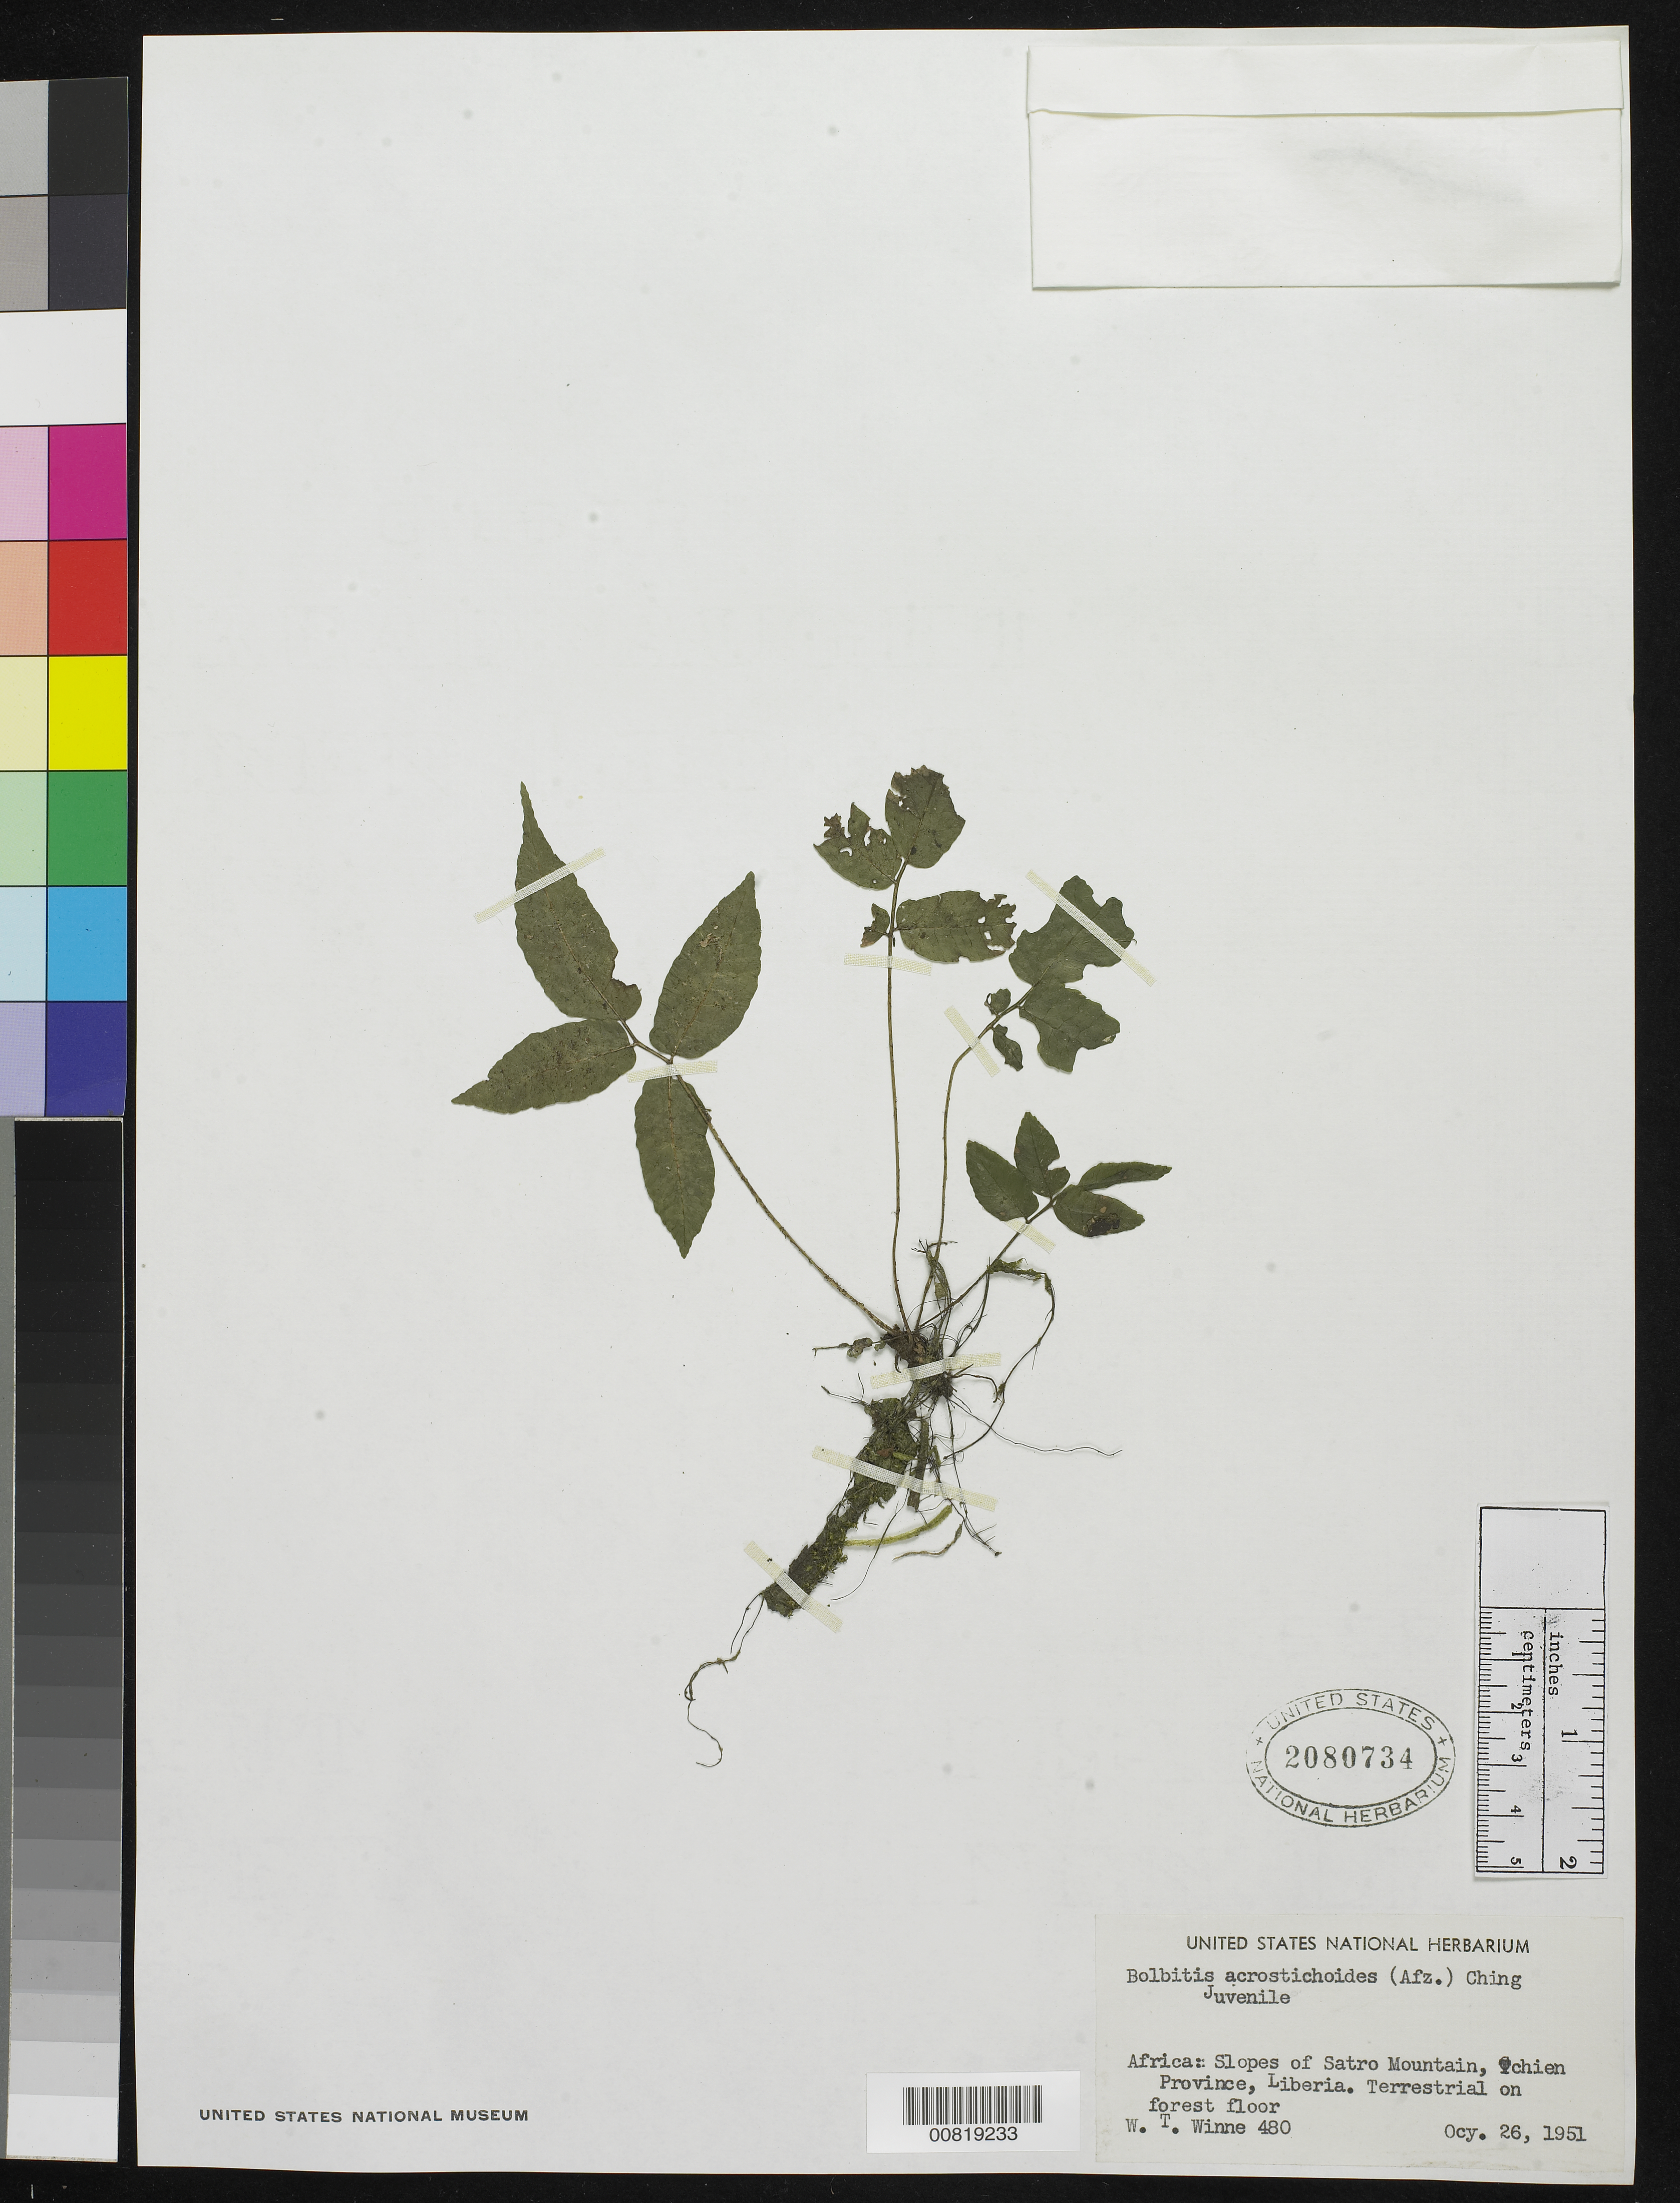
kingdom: Plantae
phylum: Tracheophyta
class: Polypodiopsida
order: Polypodiales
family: Dryopteridaceae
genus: Bolbitis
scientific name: Bolbitis acrostichoides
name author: (Hook.) Ching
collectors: -. Winne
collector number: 480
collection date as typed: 26 Oct 1951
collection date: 1951-10-26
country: Liberia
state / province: Grand Gedeh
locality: Tchien Province, slopes of Satro Mountain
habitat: Forest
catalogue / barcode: US 2080734